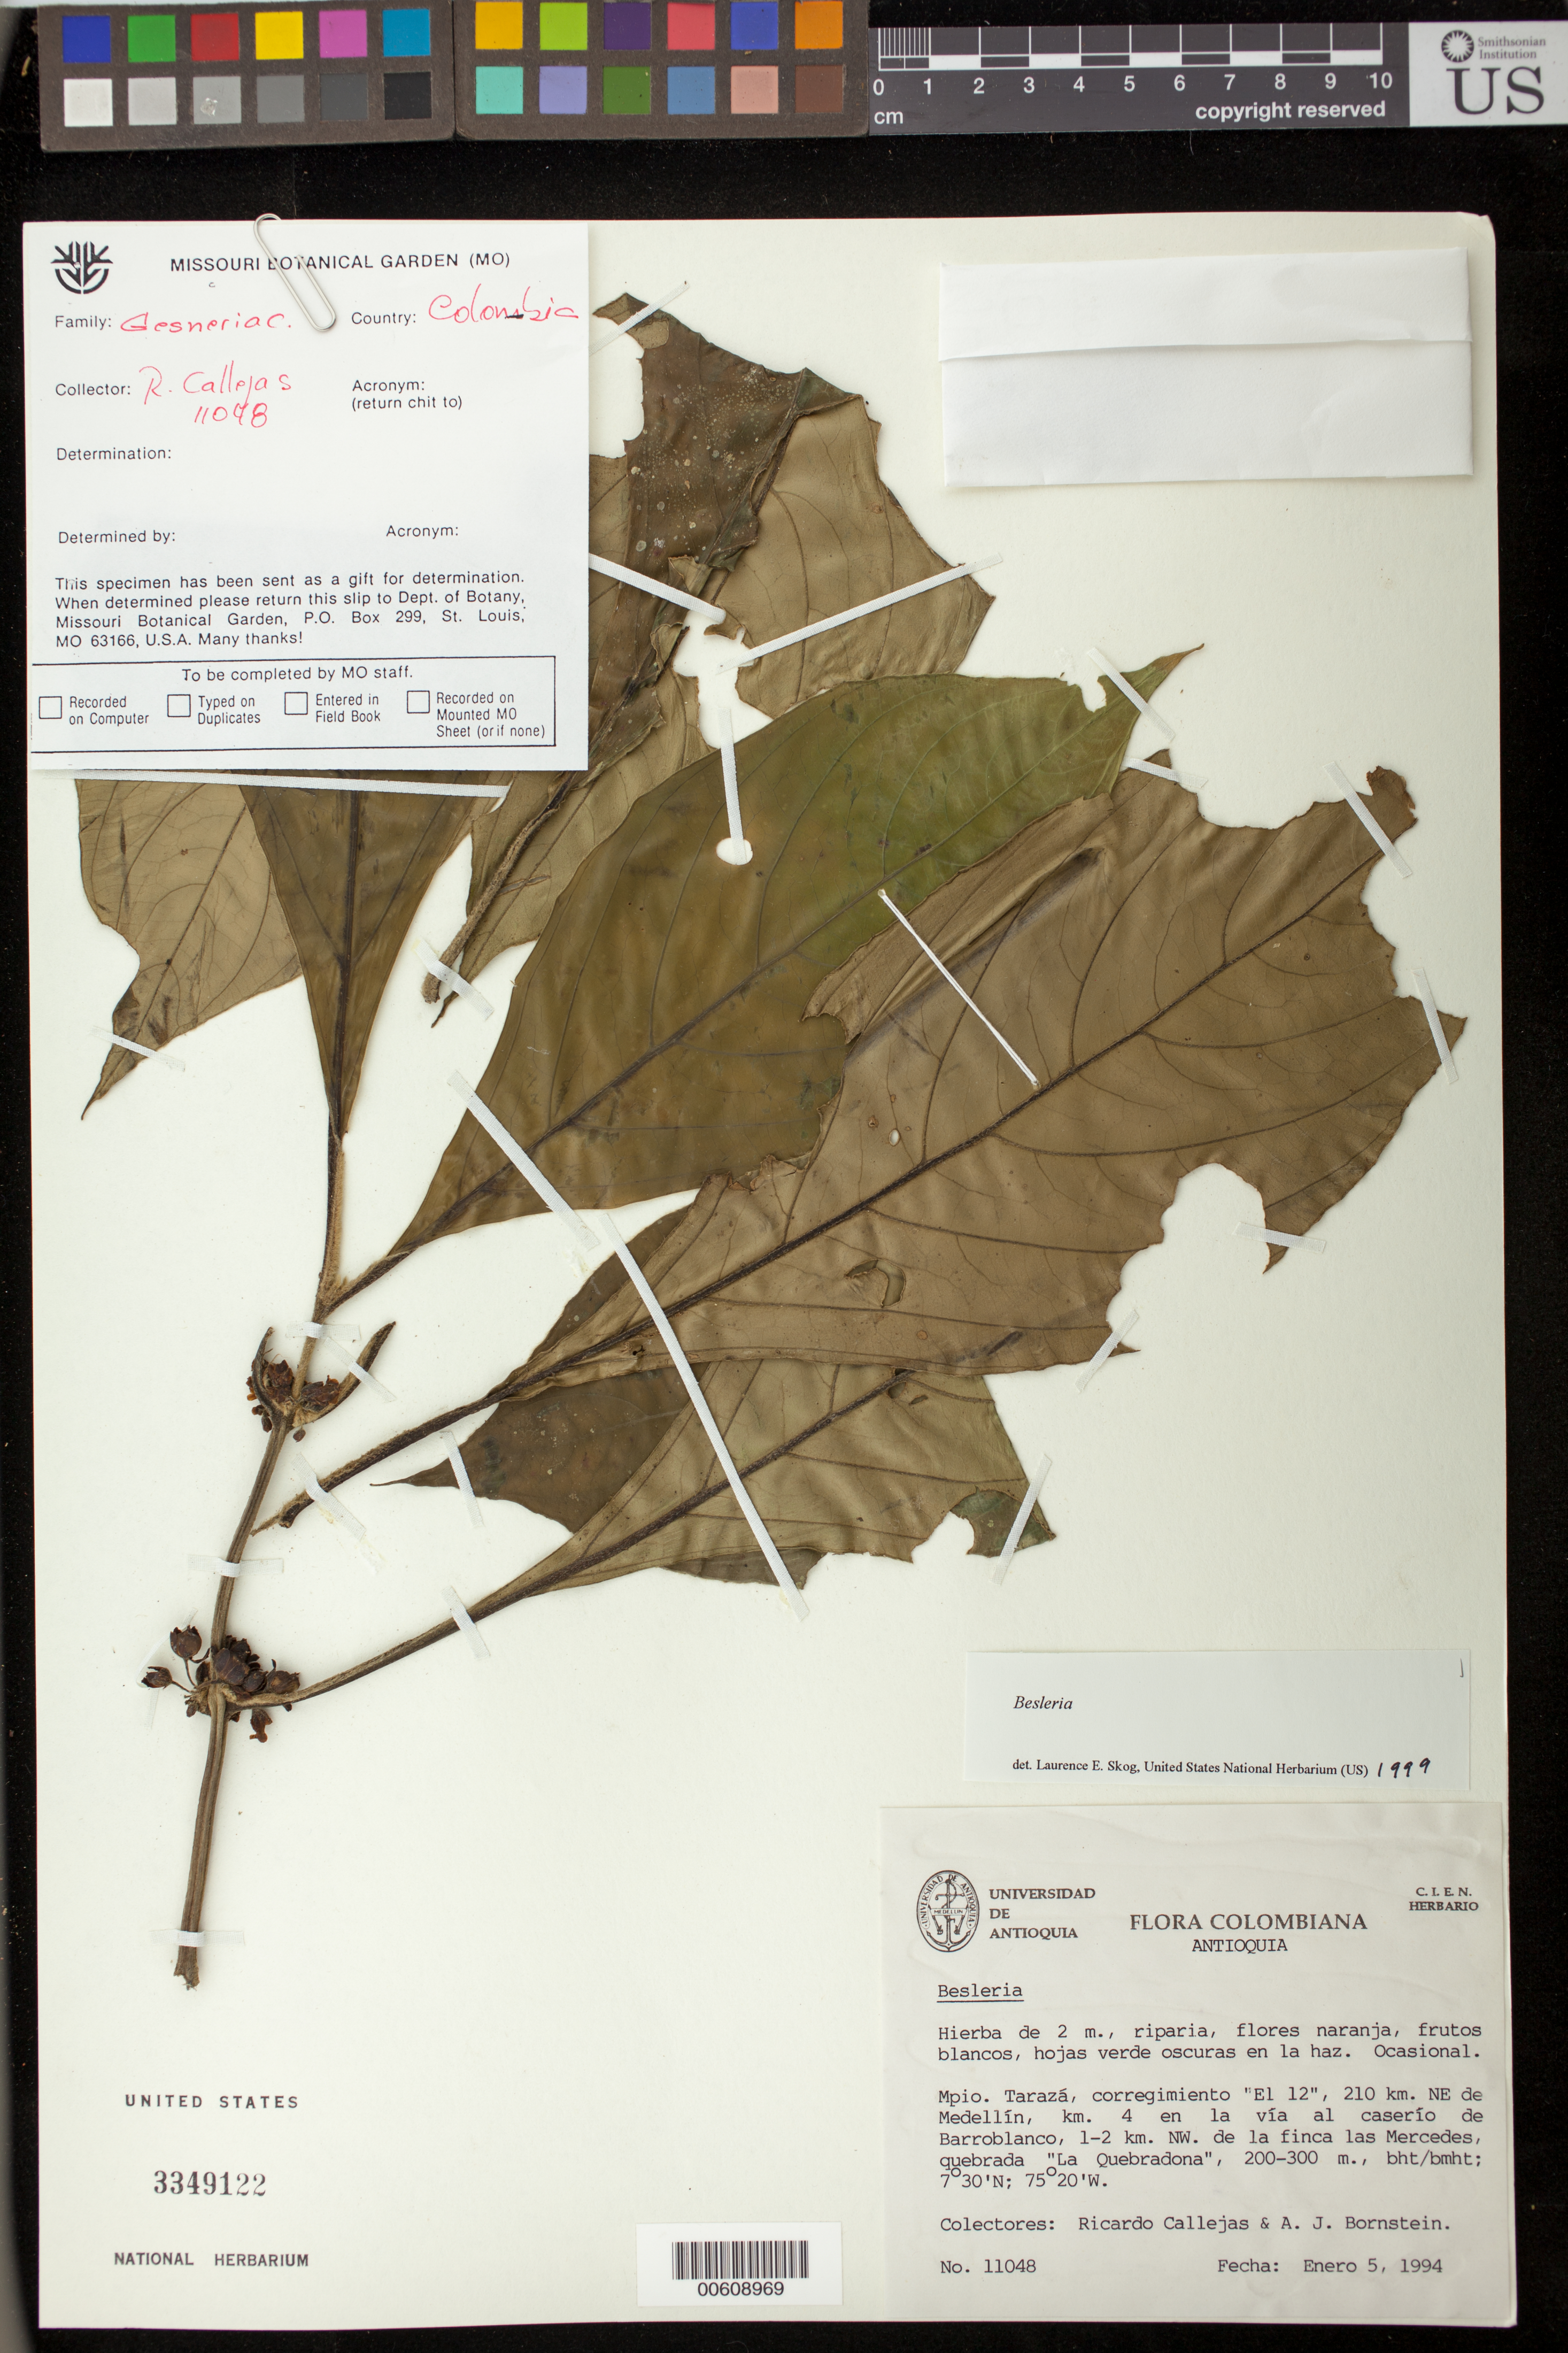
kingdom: Plantae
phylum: Tracheophyta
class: Magnoliopsida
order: Lamiales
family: Gesneriaceae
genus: Besleria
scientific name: Besleria sp.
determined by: Skog, Laurence E.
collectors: R. Callejas & A. J. Bornstein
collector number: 11048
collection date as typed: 05 Jan 1994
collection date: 1994-01-05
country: Colombia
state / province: Antioquia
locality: Mpio. Tarazá, corregimiento "El 12", 210 km NE de Medellín, km 4 en la vía al casserío de Barroblanco, 1-2 km NW de la finca las Mercedes, quebrada "La Quebradona"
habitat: bht/bmht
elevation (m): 200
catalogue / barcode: US 3349122